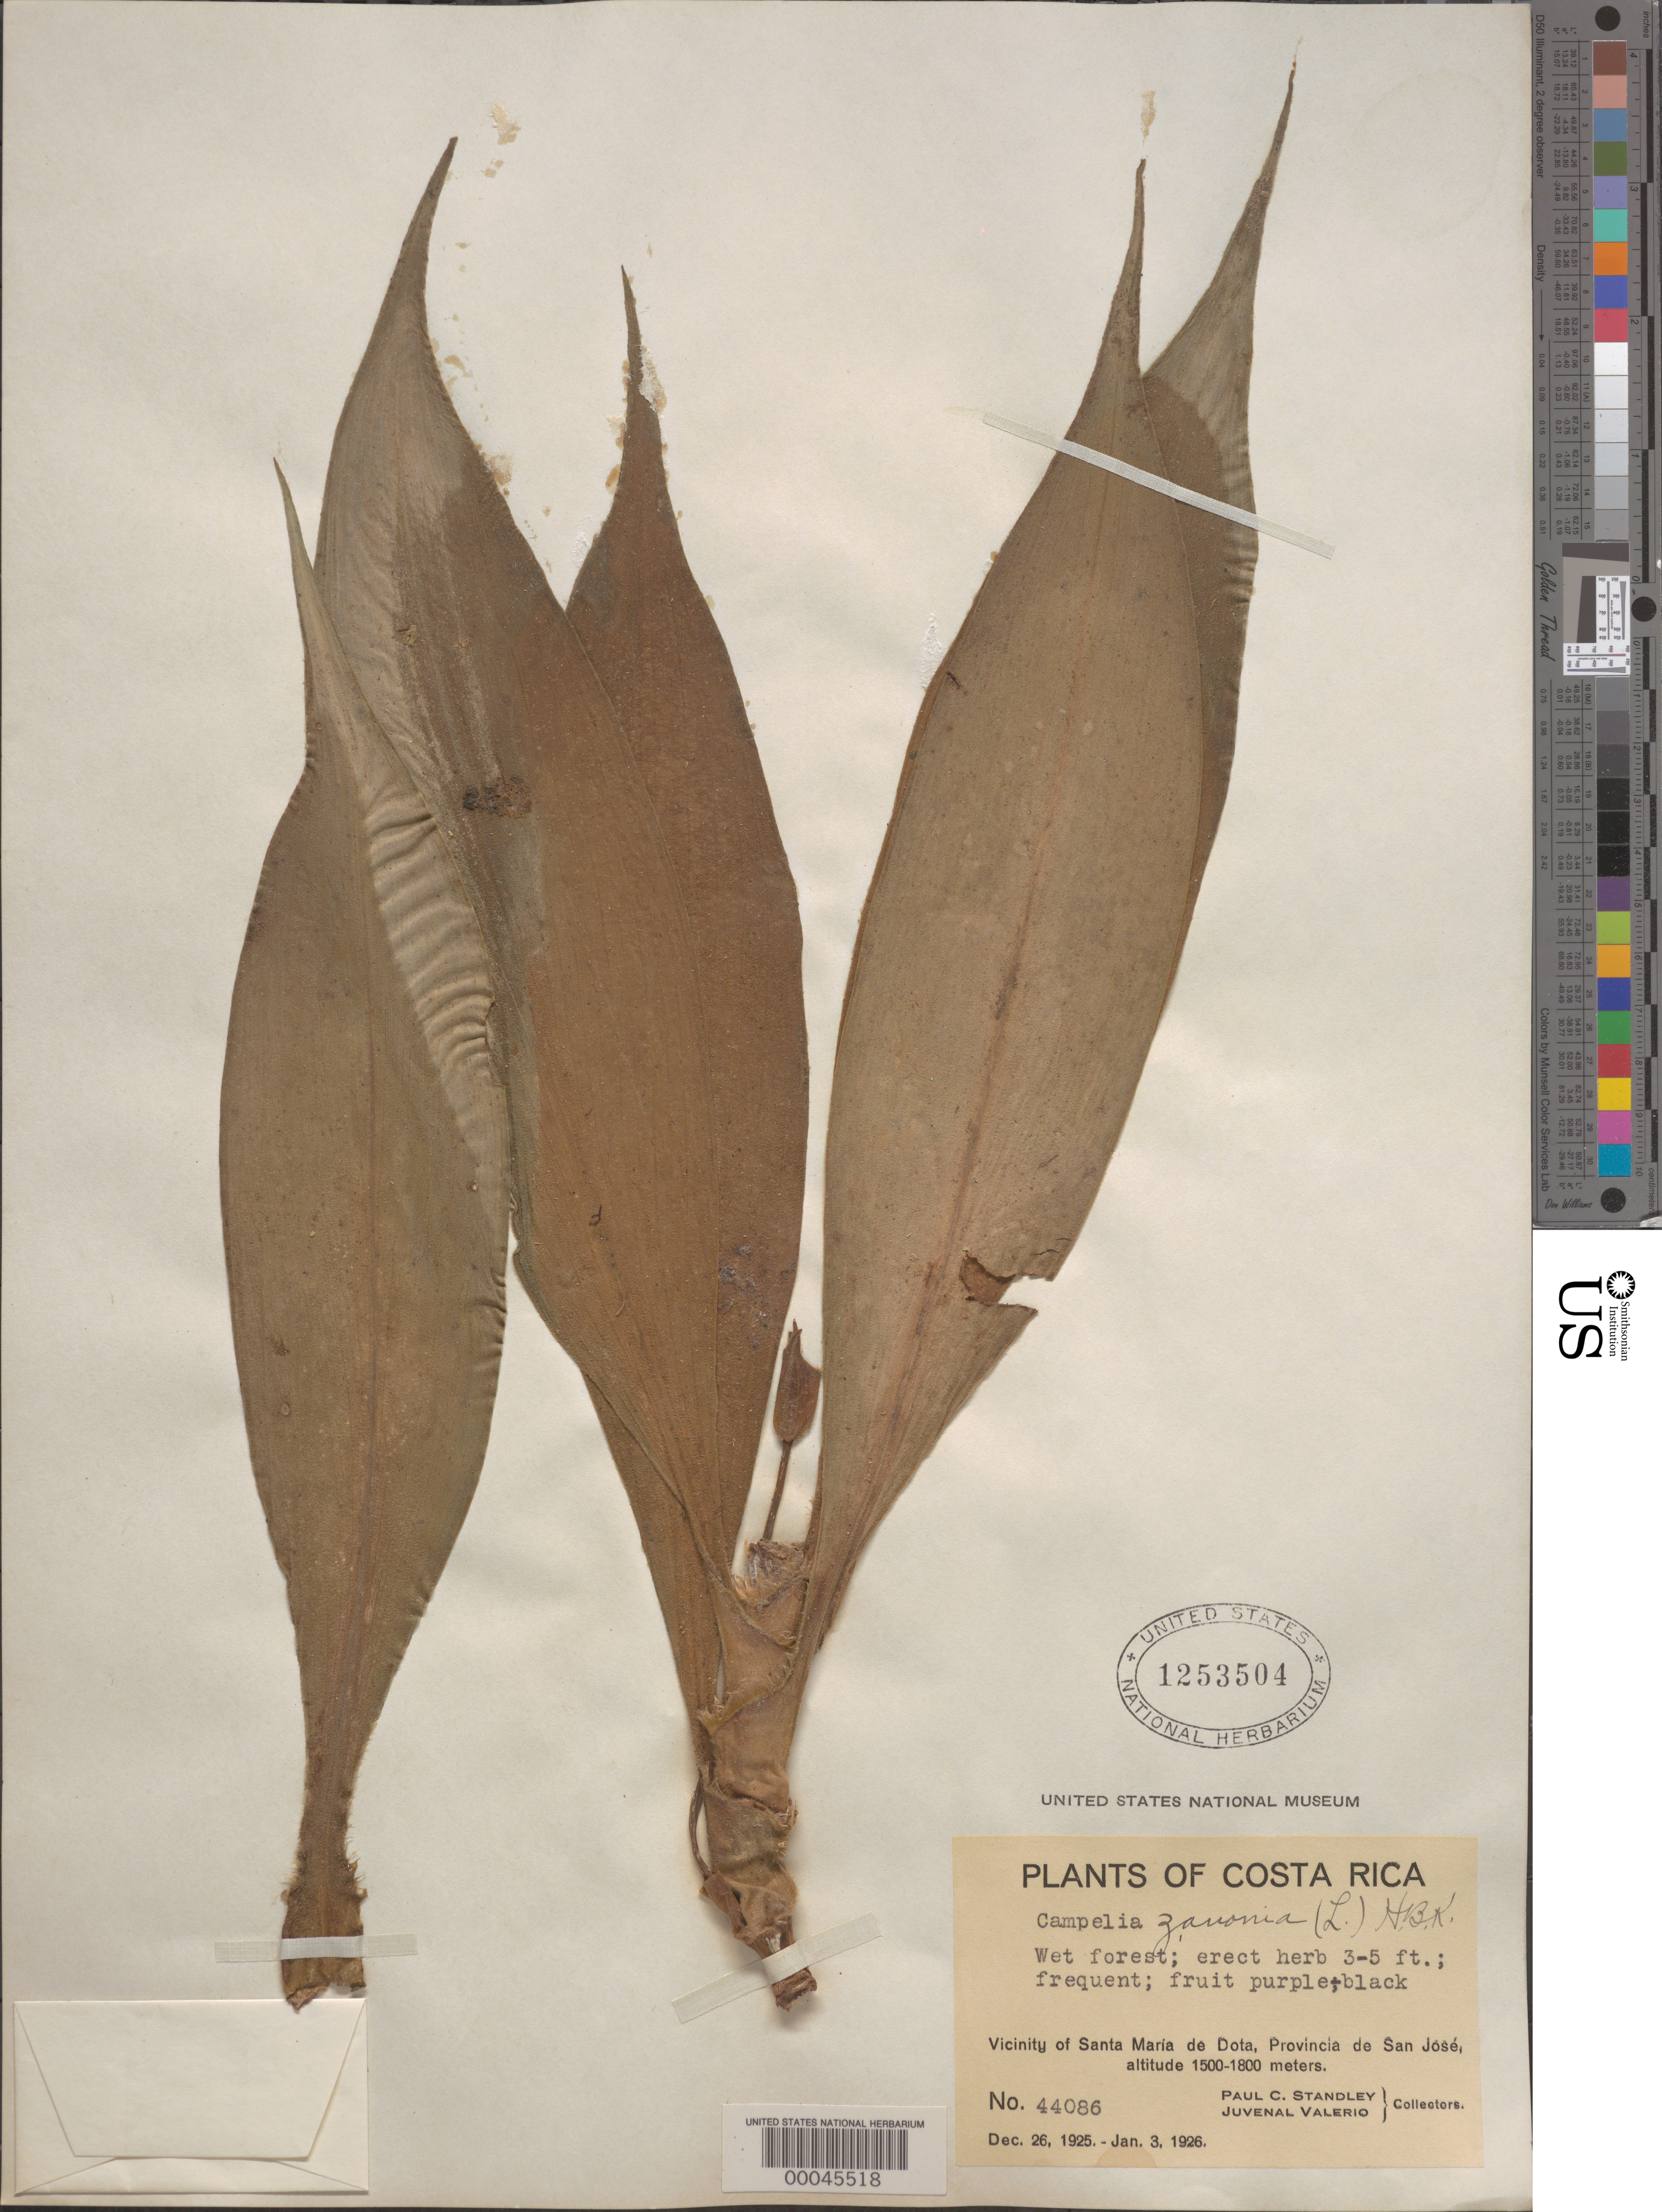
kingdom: Plantae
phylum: Tracheophyta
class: Liliopsida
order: Commelinales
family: Commelinaceae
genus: Tradescantia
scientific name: Tradescantia zanonia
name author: (L.) Sw.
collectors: P. C. Standley & J. Valerio R.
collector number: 44086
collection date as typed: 26 Dec 1925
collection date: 1925-12-26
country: Costa Rica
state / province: San José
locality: Near santa maria de dota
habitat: Moist forest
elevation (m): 1500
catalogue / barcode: US 1253504